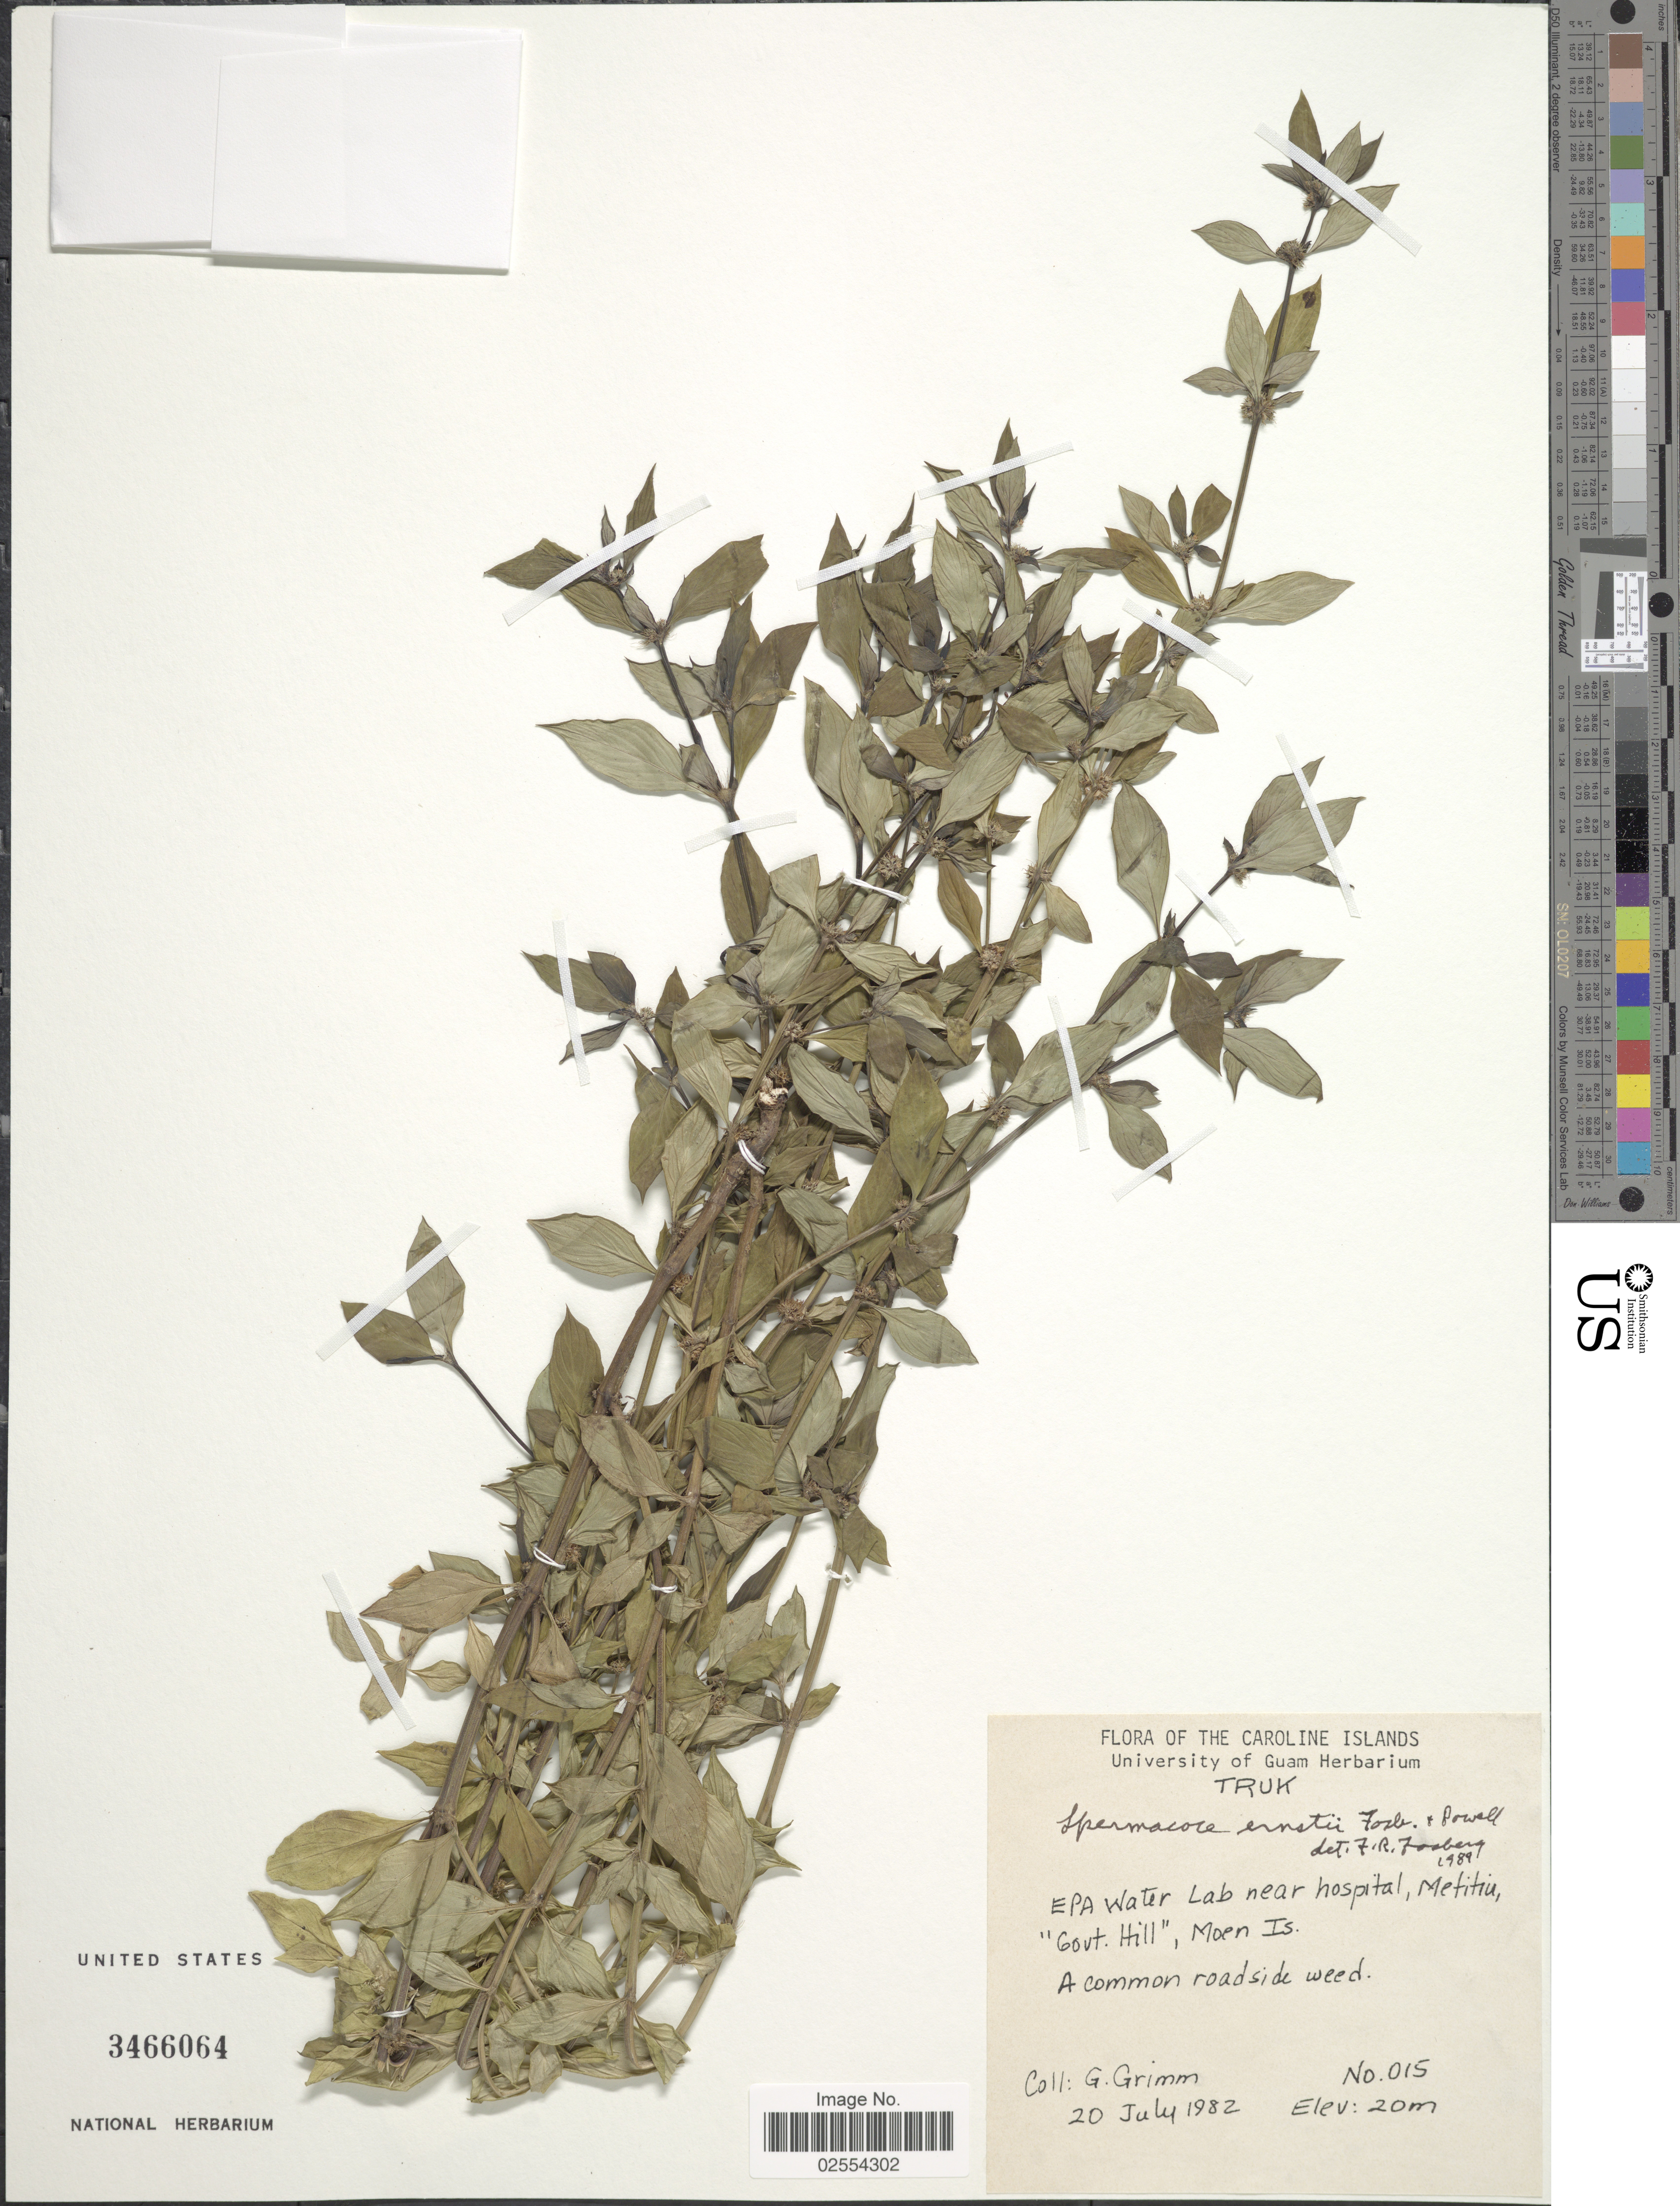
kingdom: Plantae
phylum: Tracheophyta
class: Magnoliopsida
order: Gentianales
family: Rubiaceae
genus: Spermacoce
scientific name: Spermacoce ernstii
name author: Fosberg & D.A. Powell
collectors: G. Grimm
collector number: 015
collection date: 1982-07-20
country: Micronesia, Federated States of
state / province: Truk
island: Moen [Wono]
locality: The Caroline Islands, EPA Water Lab near hospital, Metitiu, 'Givt Hill', Moen Is. A common roadside weed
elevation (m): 20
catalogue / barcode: US 3466064